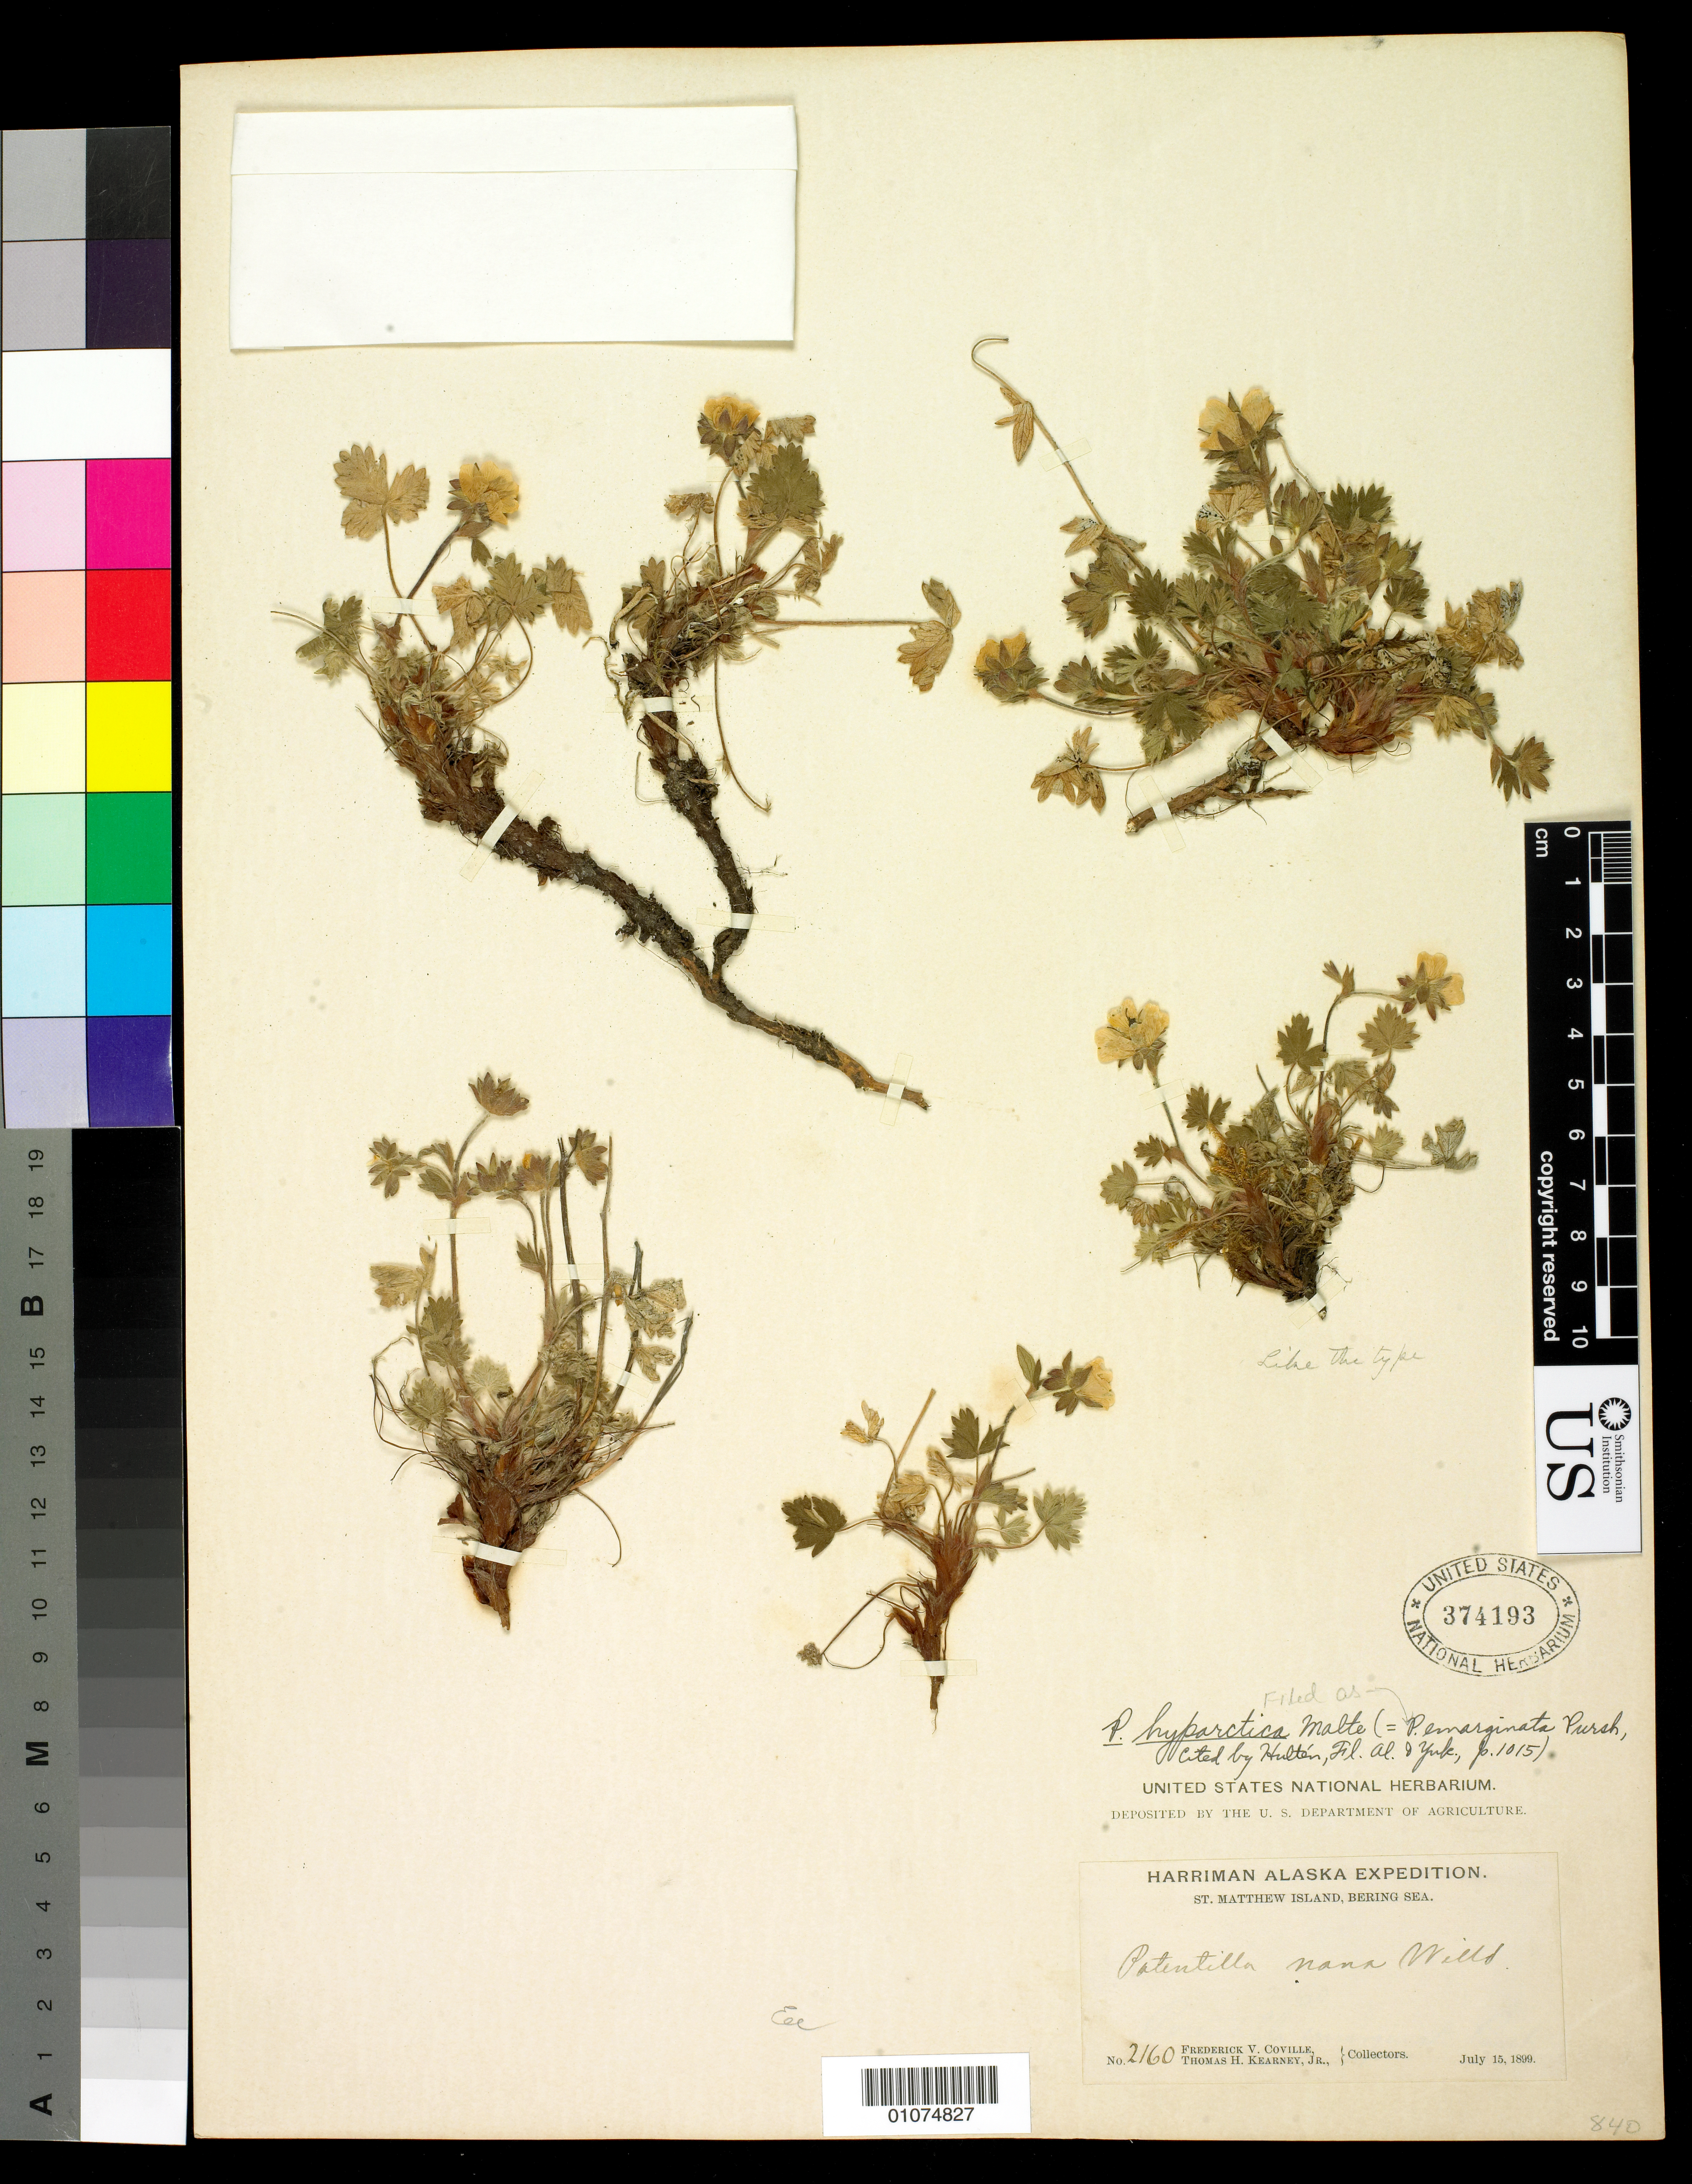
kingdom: Plantae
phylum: Tracheophyta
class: Magnoliopsida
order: Rosales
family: Rosaceae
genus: Potentilla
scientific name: Potentilla hyparctica subsp. hyparctica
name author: Malte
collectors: F. V. Coville & T. H. Kearney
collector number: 2160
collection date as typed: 15 Jul 1899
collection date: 1899-07-15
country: United States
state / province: Alaska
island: St. Matthew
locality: Bering Sea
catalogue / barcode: US 374193